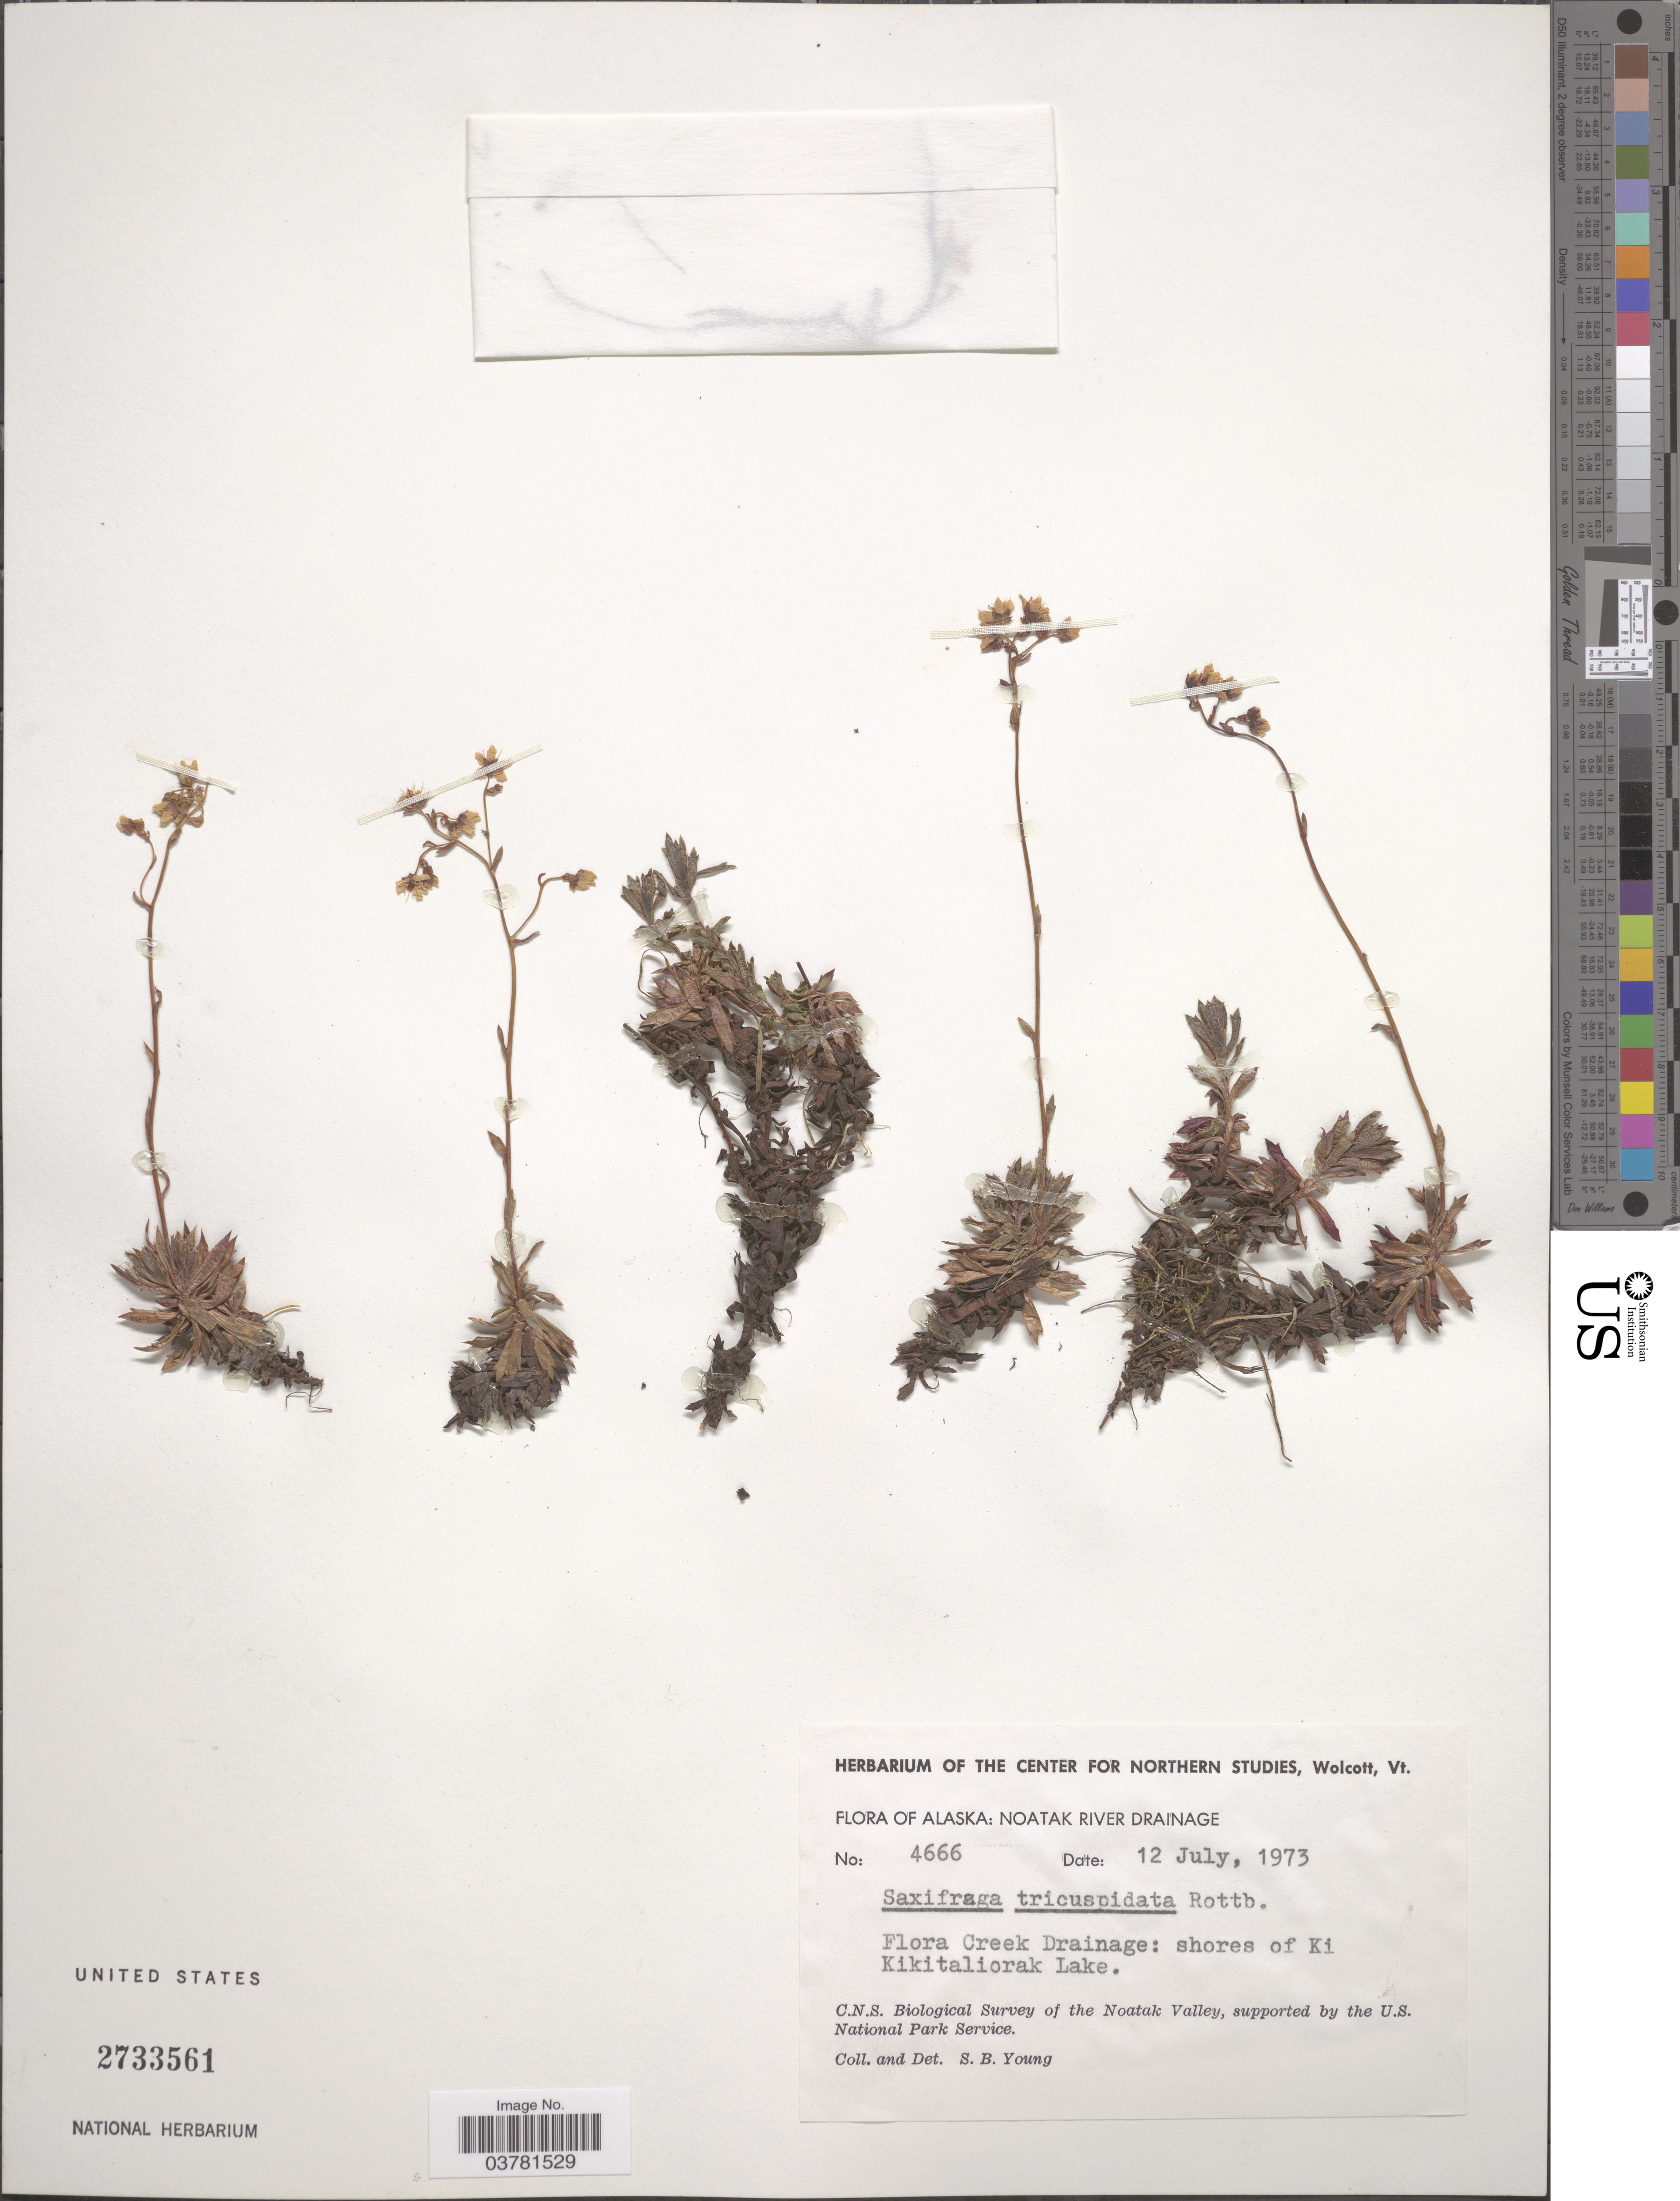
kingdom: Plantae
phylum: Tracheophyta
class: Magnoliopsida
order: Saxifragales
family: Saxifragaceae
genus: Saxifraga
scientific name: Saxifraga tricuspidata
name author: Rottb.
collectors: S. Young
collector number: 4666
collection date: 1973-07-12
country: United States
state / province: Alaska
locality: Noatak River Drainage. Flora Creek Drainage: shores of Ki Kikitaliorak Lake. C.N.S. Biological Survey of the Noatak Valley.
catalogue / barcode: US 2733561